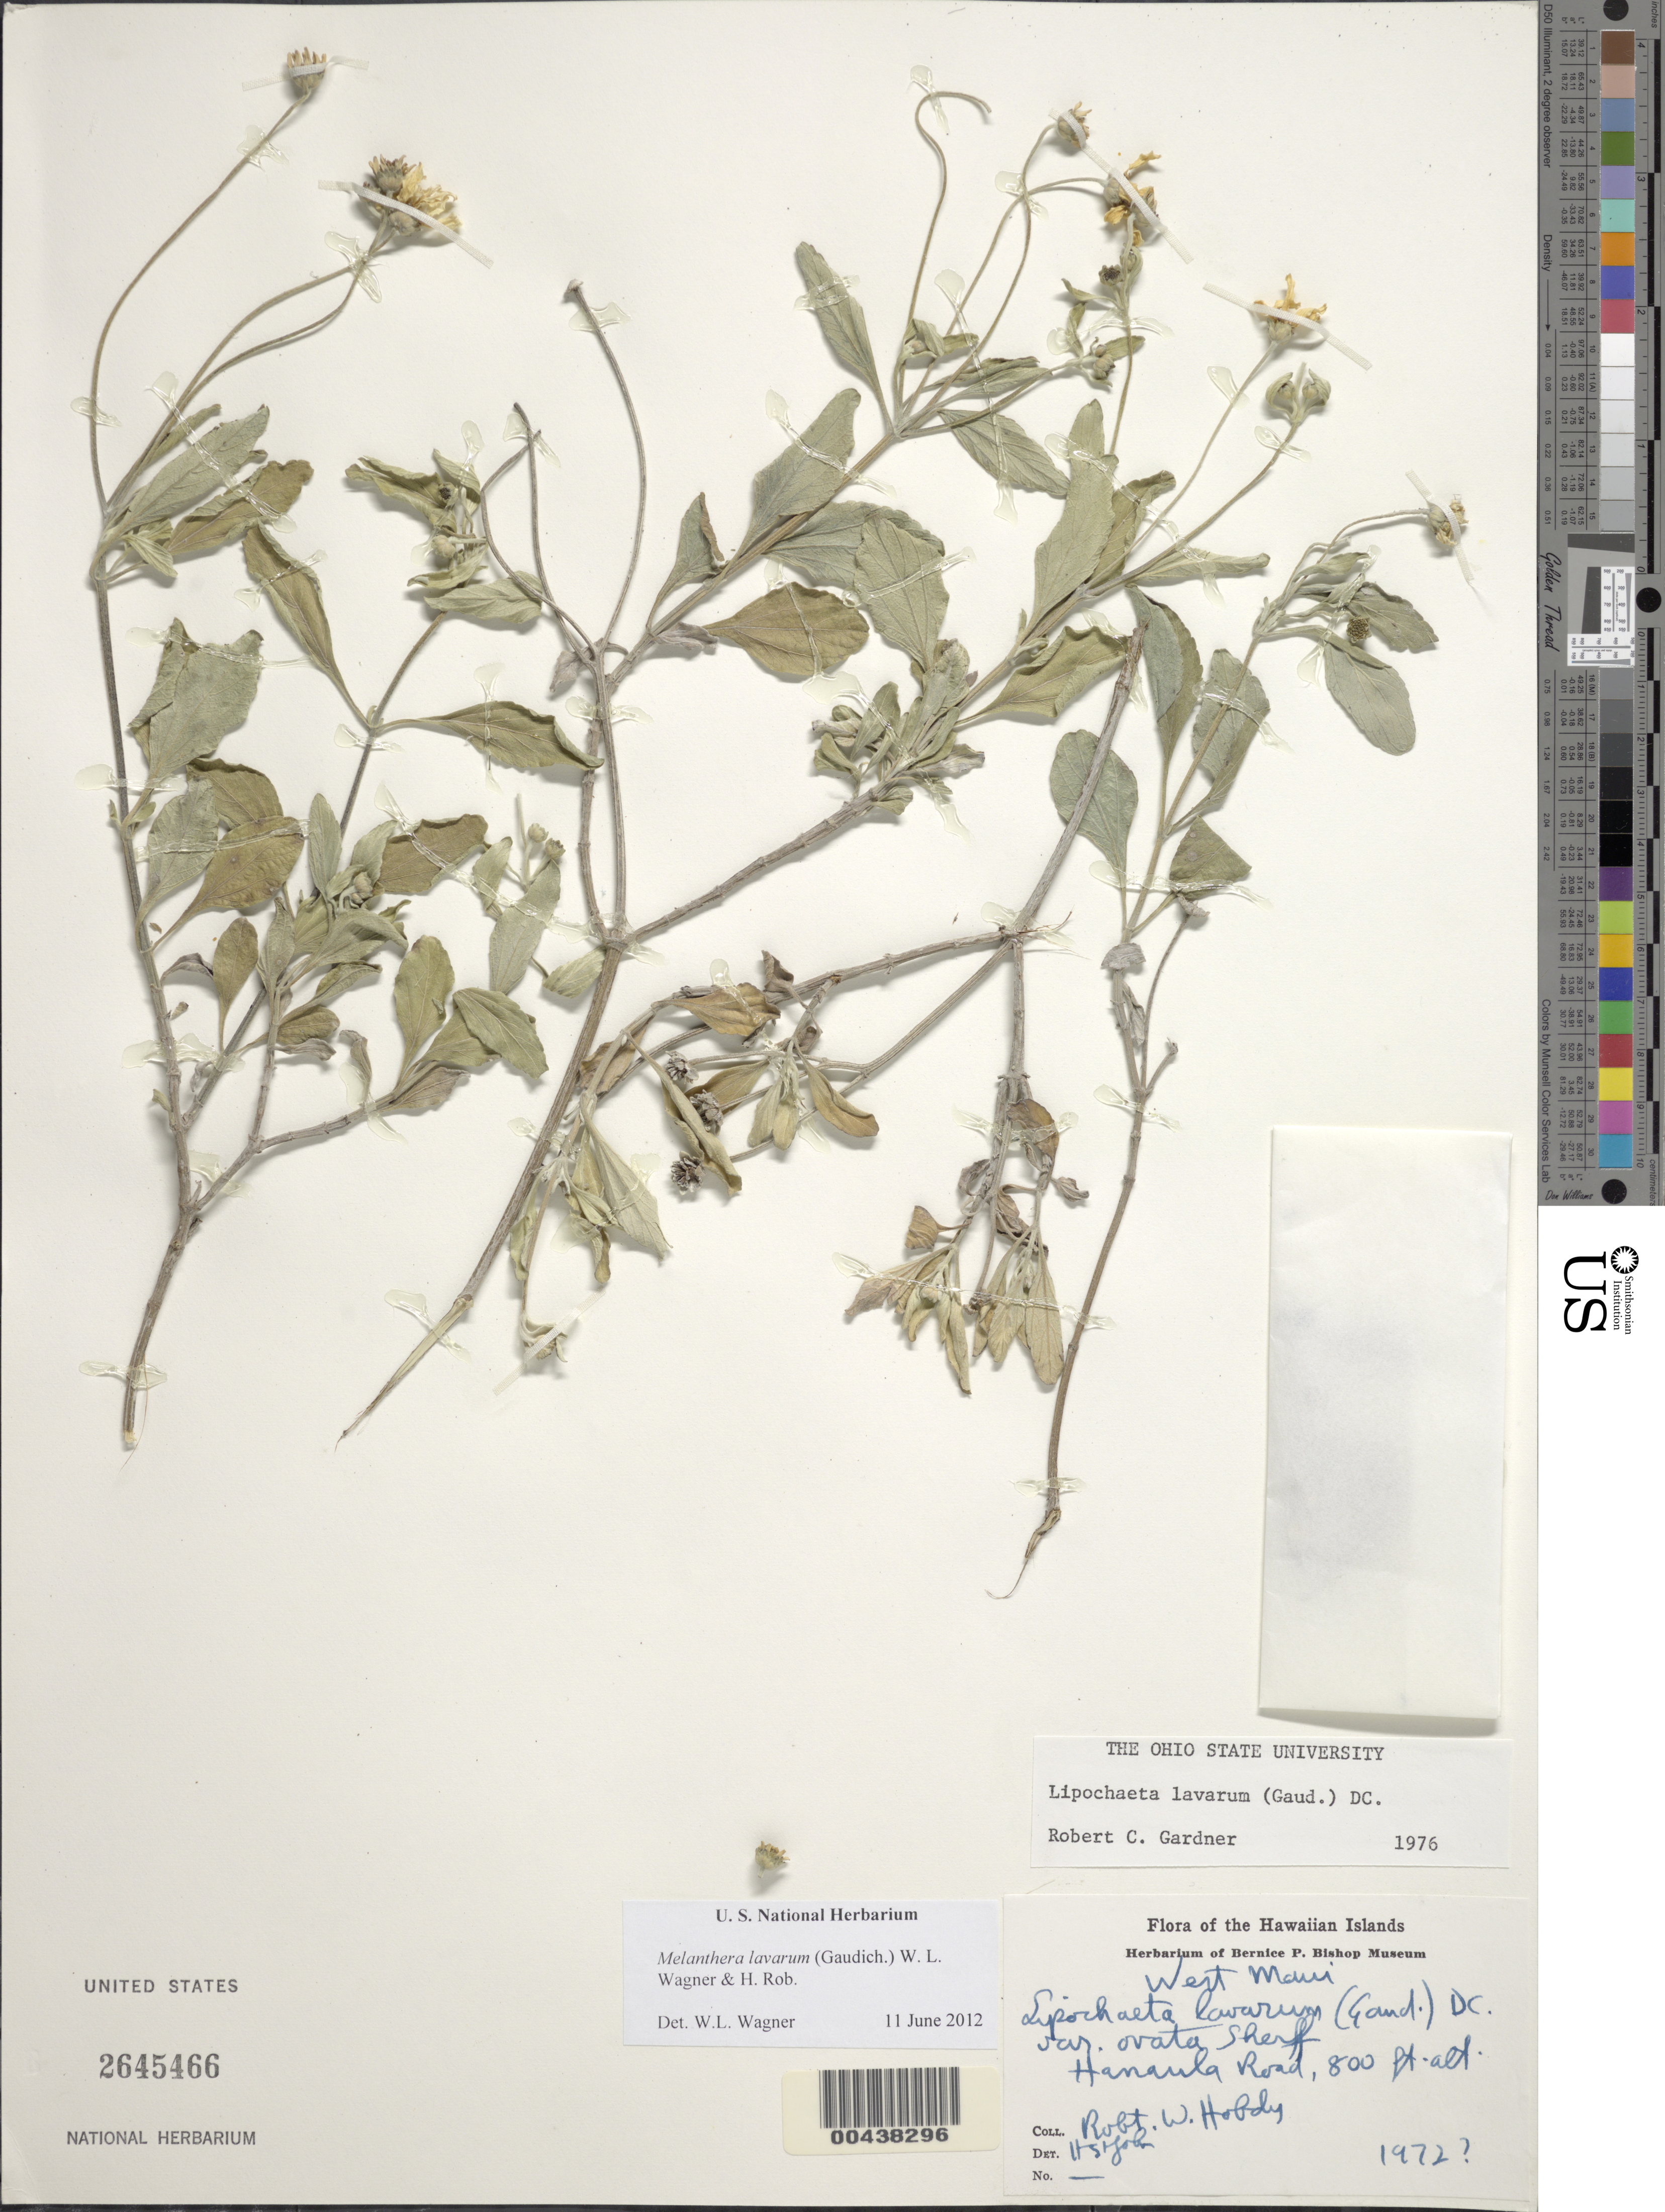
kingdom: Plantae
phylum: Tracheophyta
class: Magnoliopsida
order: Asterales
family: Asteraceae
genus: Wollastonia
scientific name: Wollastonia lavarum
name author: (Gaudich.) Orchard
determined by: Wagner, W. L., (BOT), Smithsonian Institution - National Museum of Natural History (UNITED STATES)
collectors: R. Hobdy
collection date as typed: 1972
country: United States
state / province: Hawaii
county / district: Maui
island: Maui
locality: Hanaula Road, W Maui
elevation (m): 244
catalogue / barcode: US 2645466